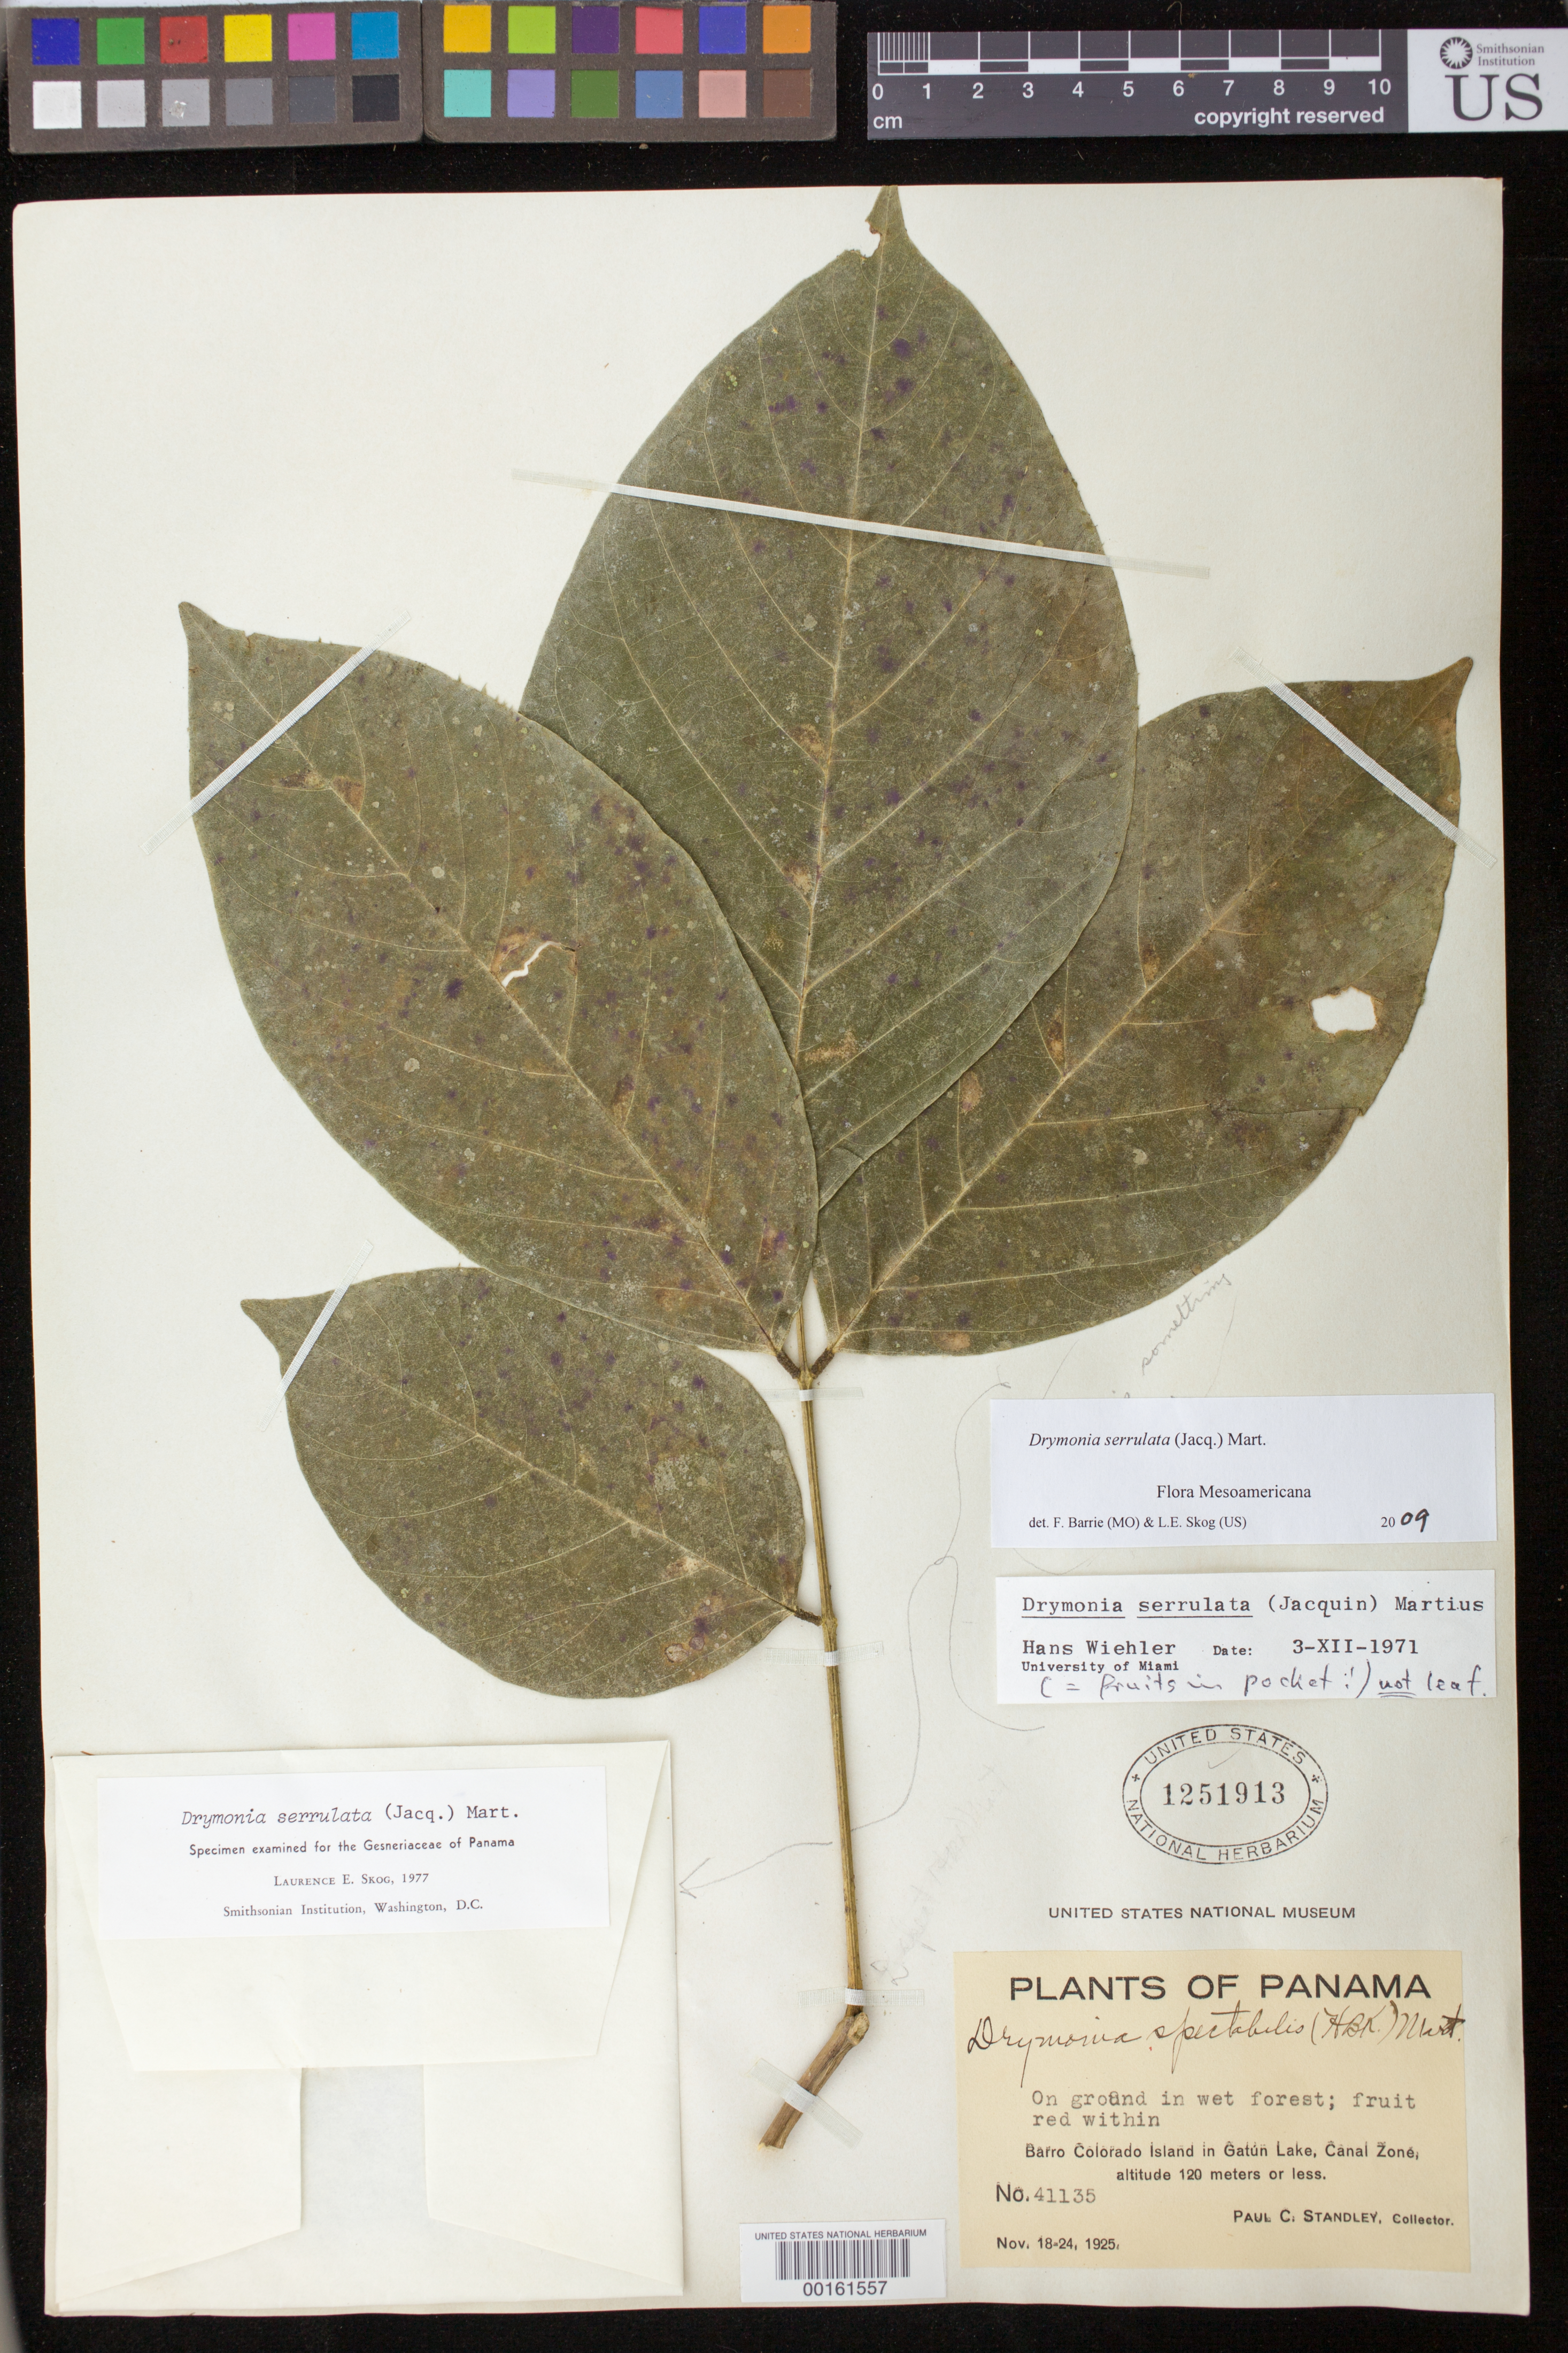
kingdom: Plantae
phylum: Tracheophyta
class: Magnoliopsida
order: Lamiales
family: Gesneriaceae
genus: Drymonia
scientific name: Drymonia serrulata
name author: (Jacq.) Mart.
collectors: P. C. Standley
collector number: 41135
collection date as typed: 18-24 Nov 1925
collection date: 1925-11-18/1925-11-24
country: Panama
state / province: Panamá Oeste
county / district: Canal Zone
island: Barro Colorado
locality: Barro Colorado Island in Gatun Lake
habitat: On ground in wet forest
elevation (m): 120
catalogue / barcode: US 1251913